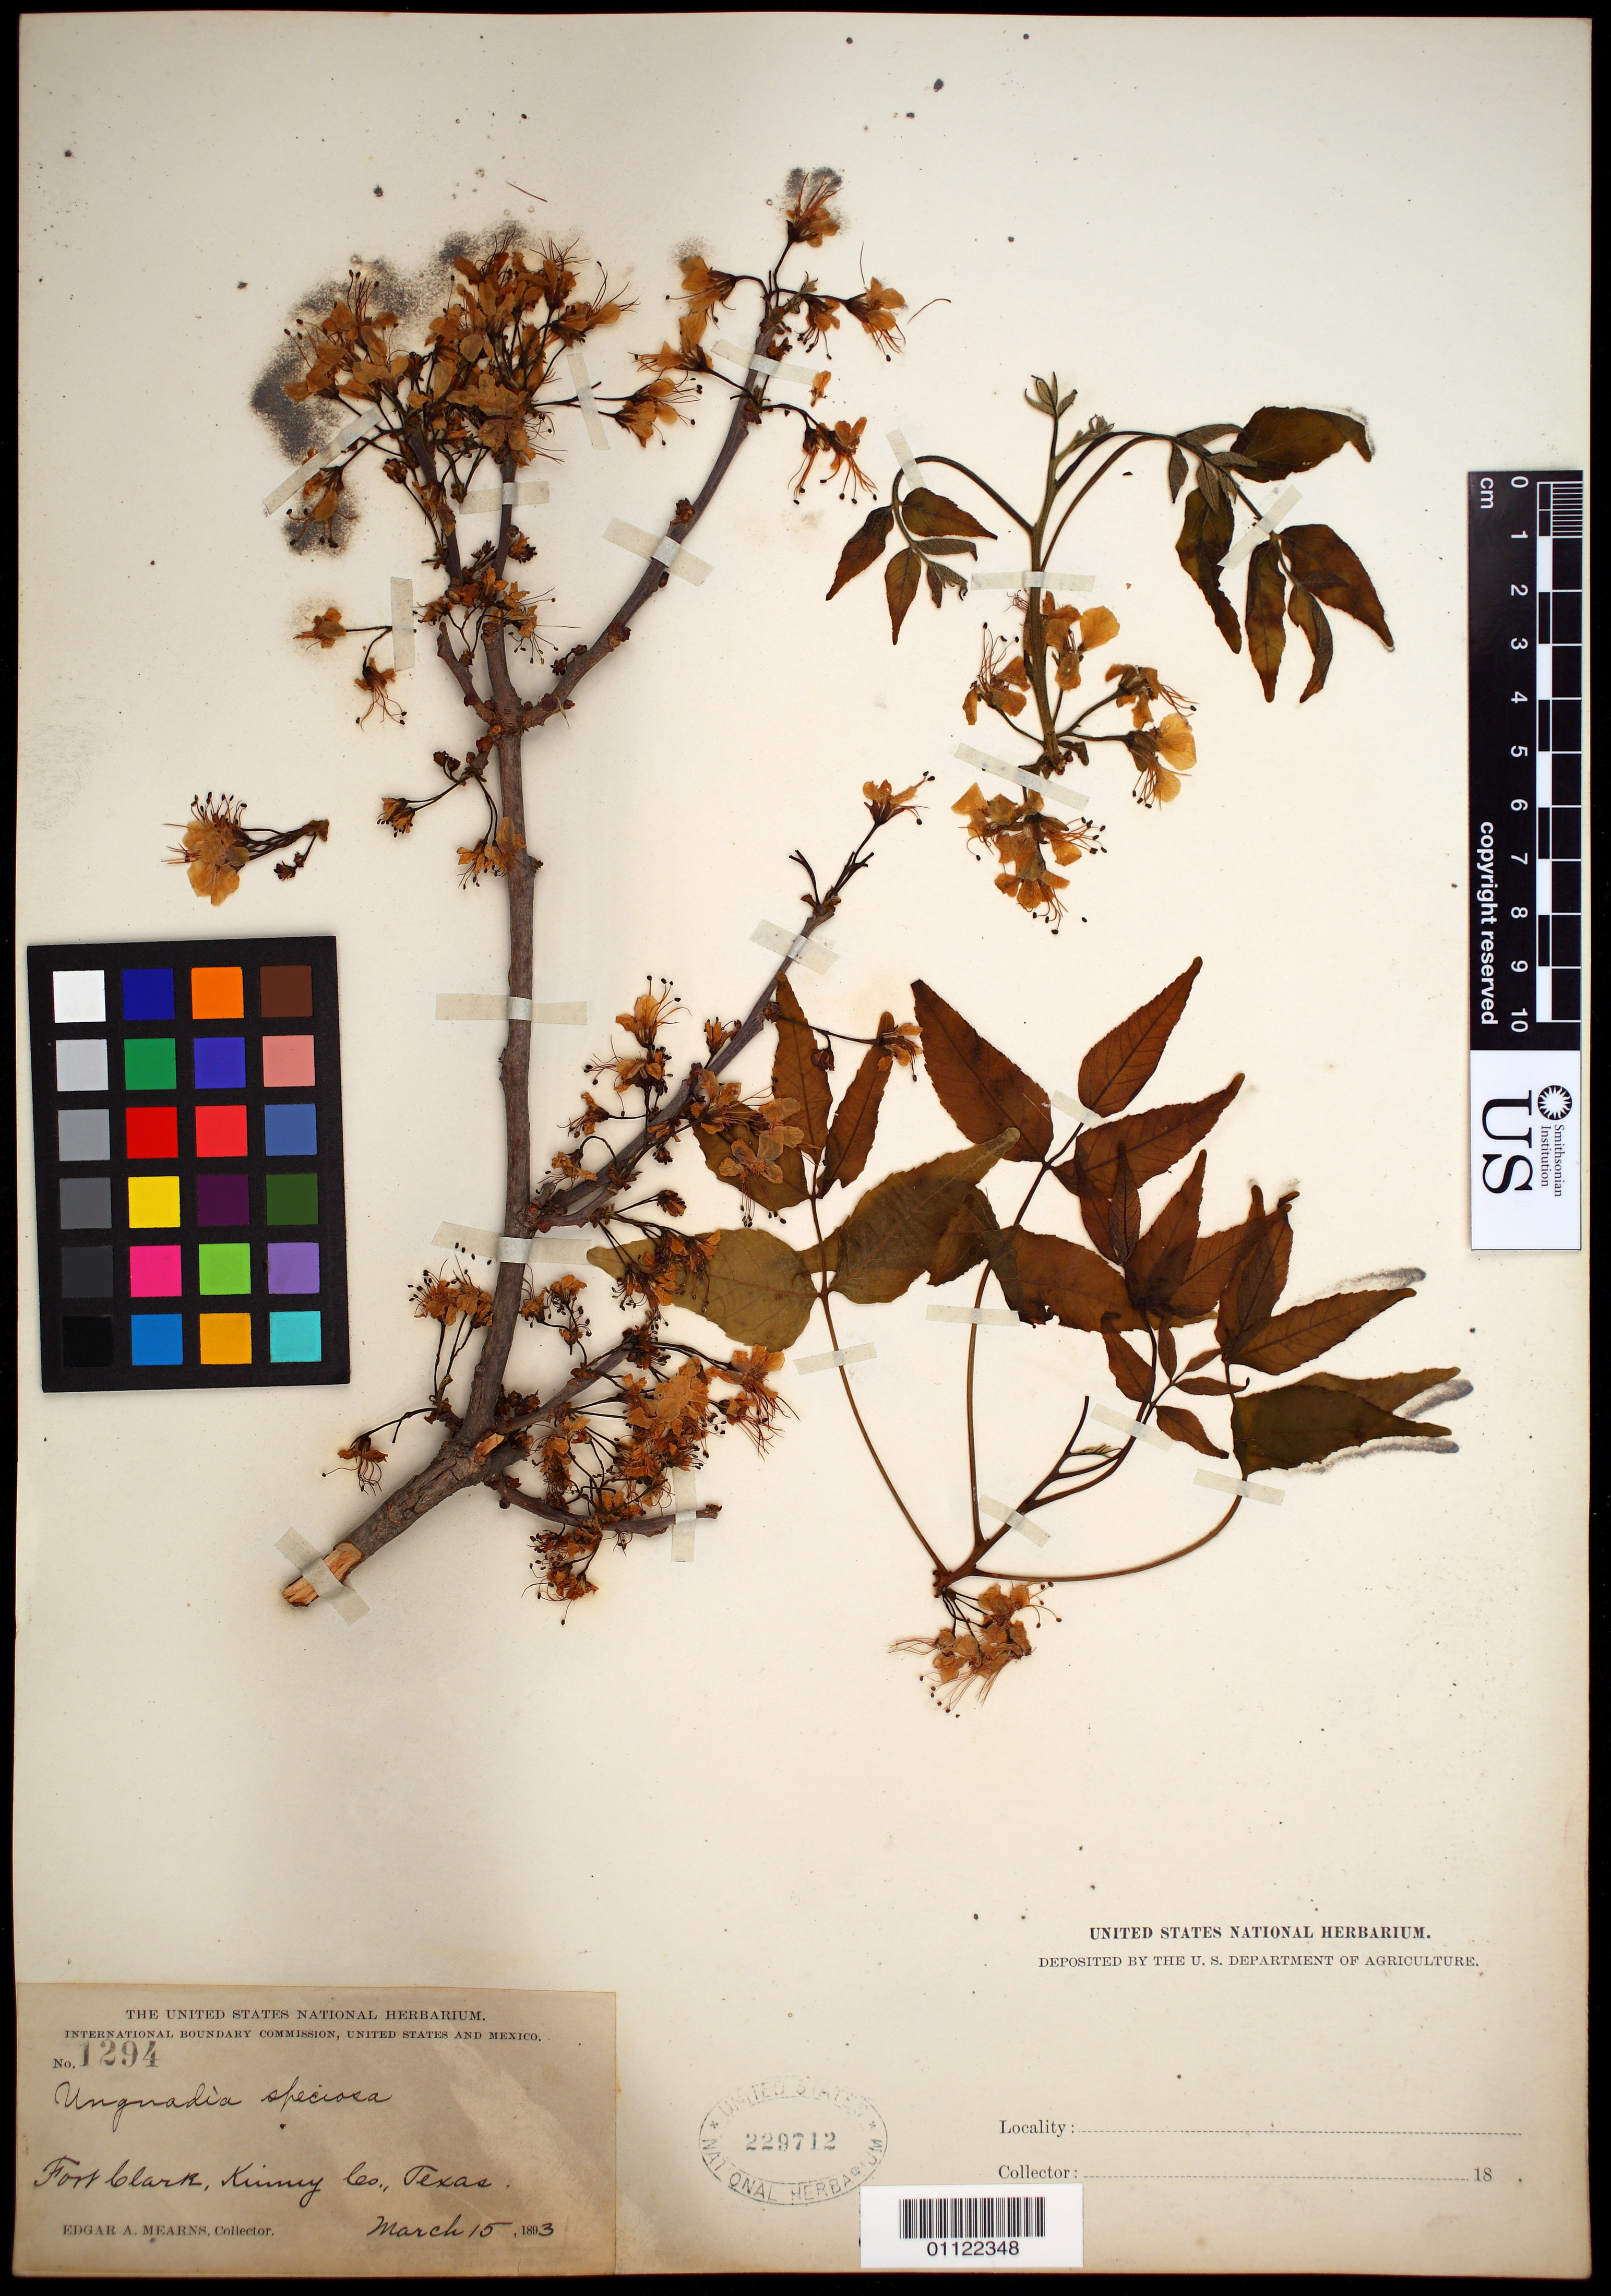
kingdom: Plantae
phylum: Tracheophyta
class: Magnoliopsida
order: Sapindales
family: Sapindaceae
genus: Ungnadia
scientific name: Ungnadia speciosa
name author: Endl.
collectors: E. A. Mearns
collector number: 1384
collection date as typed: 01 Apr 1893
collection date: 1893-04-01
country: United States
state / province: Texas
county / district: Kinney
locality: Strickland Spring.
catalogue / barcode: US 229784